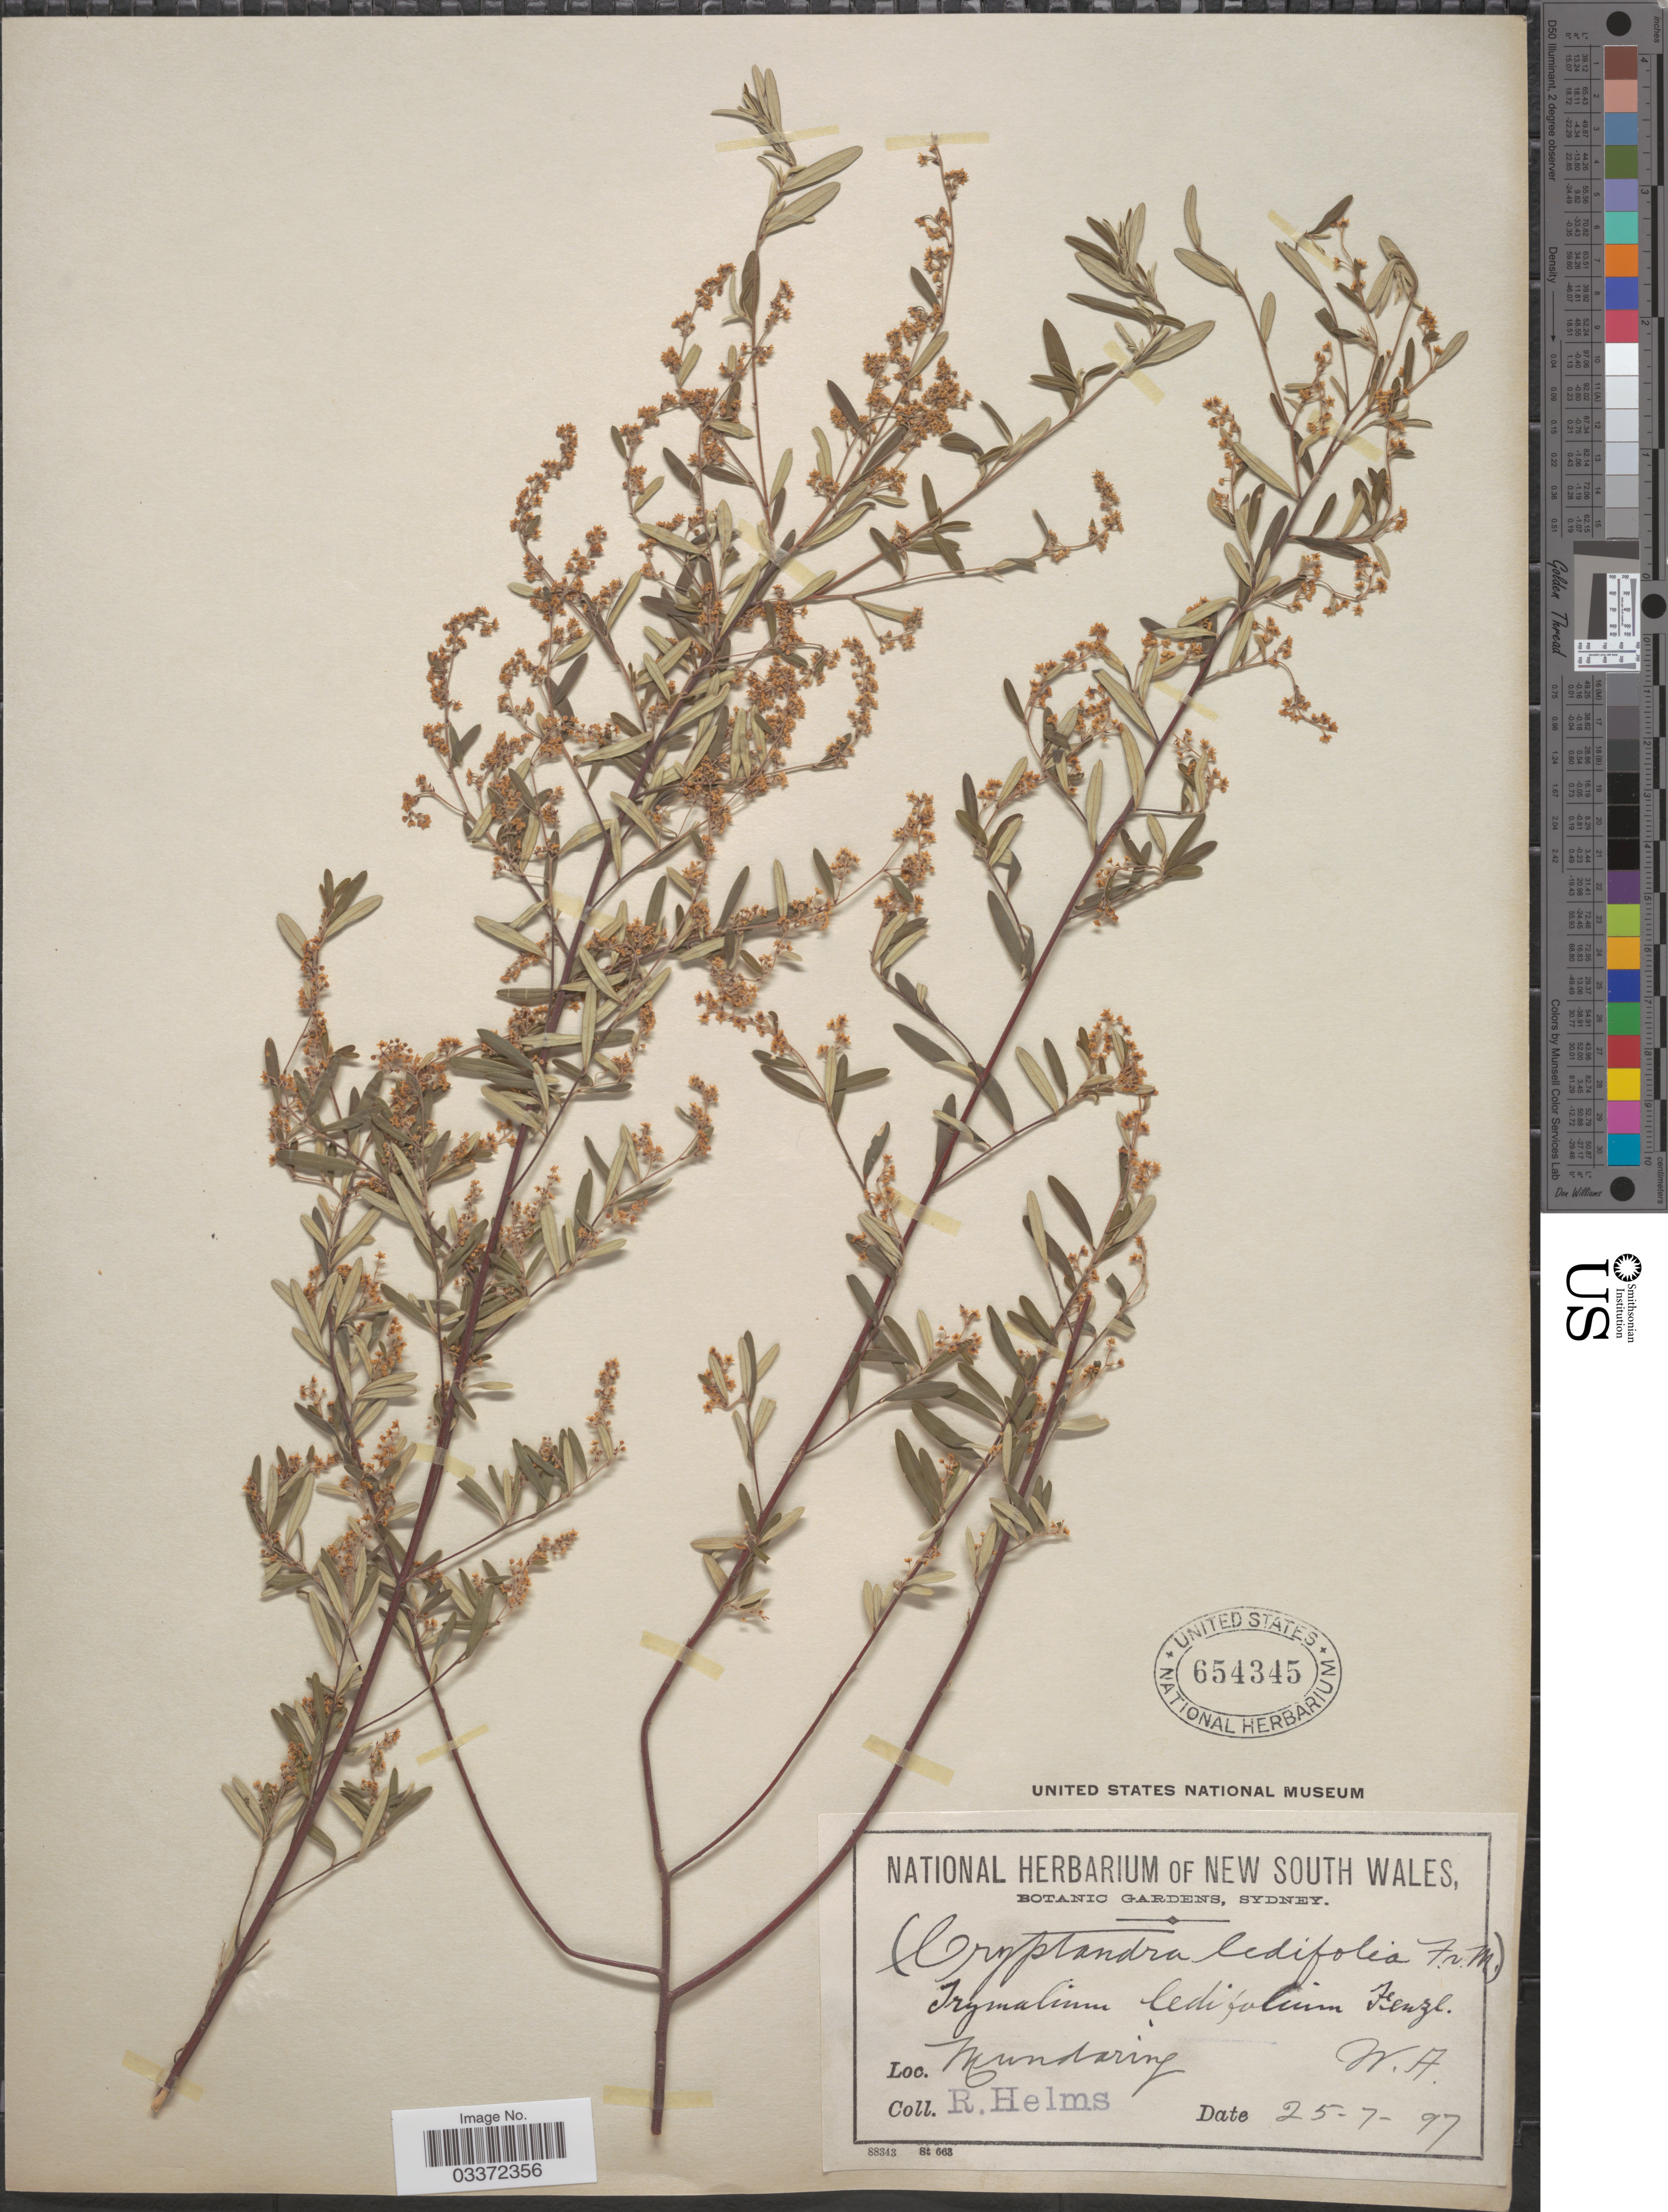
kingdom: Plantae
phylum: Tracheophyta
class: Magnoliopsida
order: Rosales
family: Rhamnaceae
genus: Trymalium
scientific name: Trymalium ledifolium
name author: Fenzl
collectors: R. Helms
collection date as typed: Transcribed d/m/y: 25/7/97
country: Australia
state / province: Western Australia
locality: Mundaring.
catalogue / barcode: US 654345